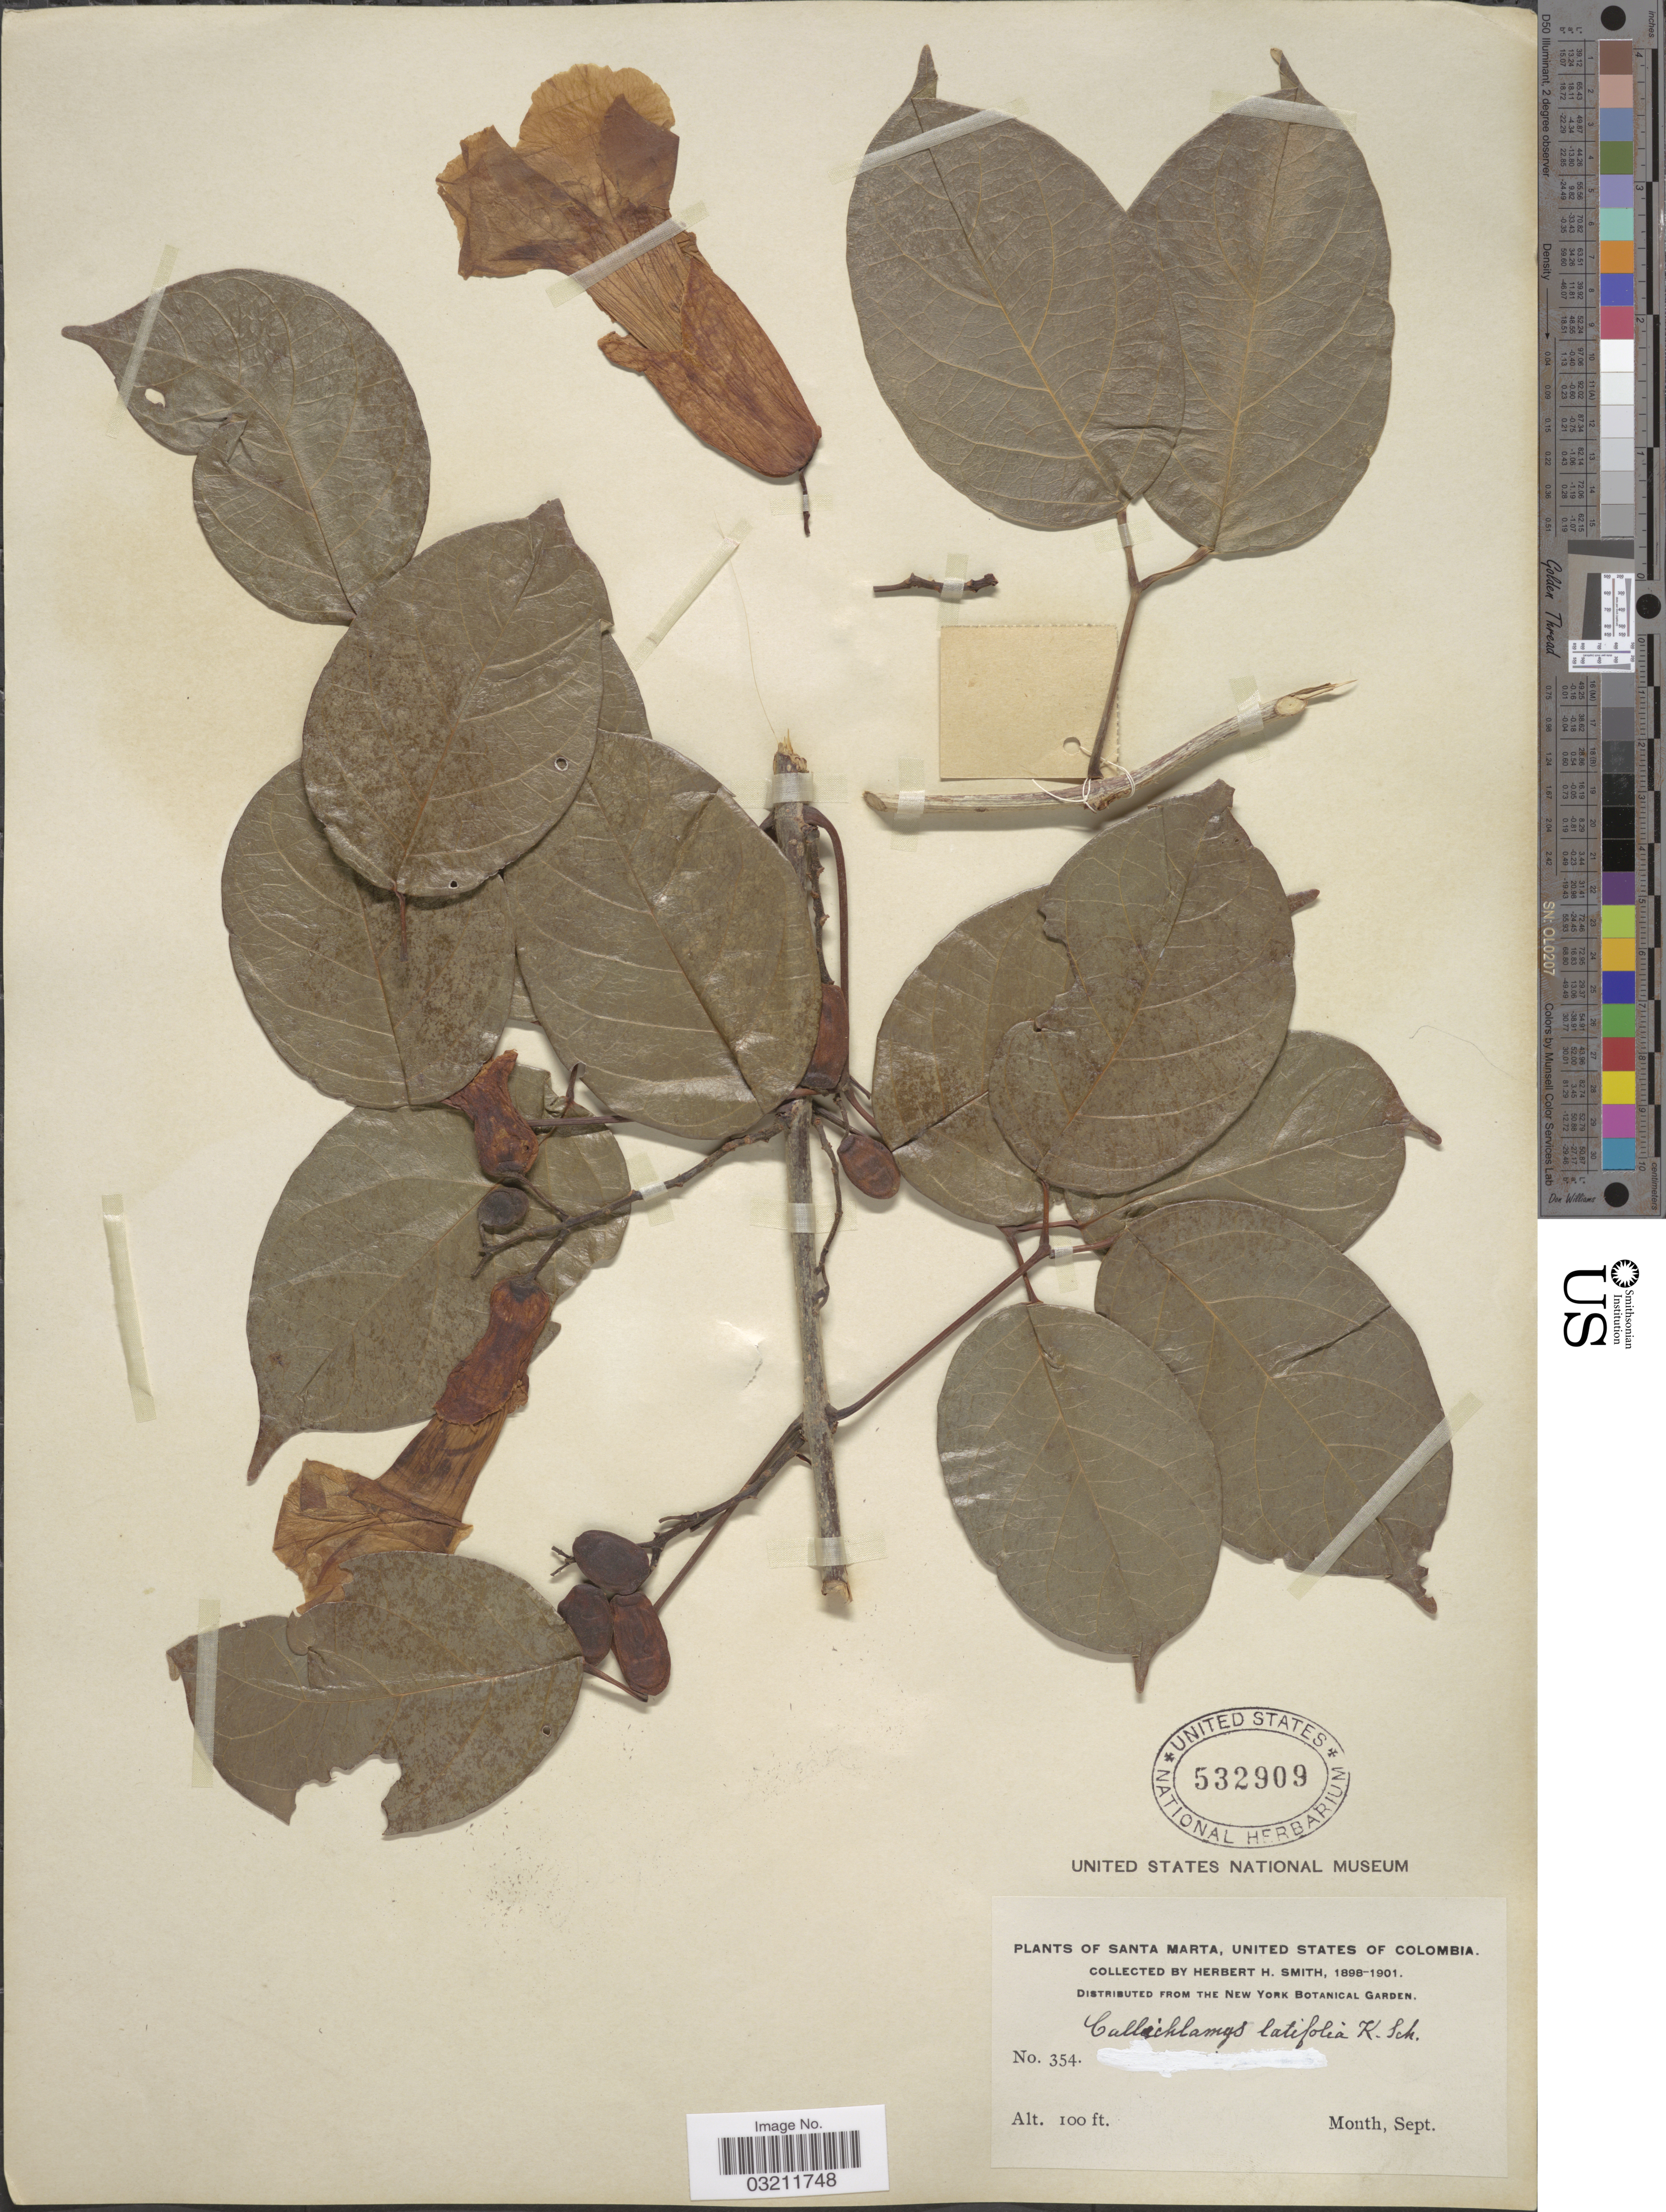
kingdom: Plantae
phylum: Tracheophyta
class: Magnoliopsida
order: Lamiales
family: Bignoniaceae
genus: Callichlamys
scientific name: Callichlamys latifolia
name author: (Rich.) K. Schum.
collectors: Herbert H. Smith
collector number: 354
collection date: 1898-09/1901-09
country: Colombia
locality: Santa Marta, United States of Colombia.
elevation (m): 30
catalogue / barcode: US 532909